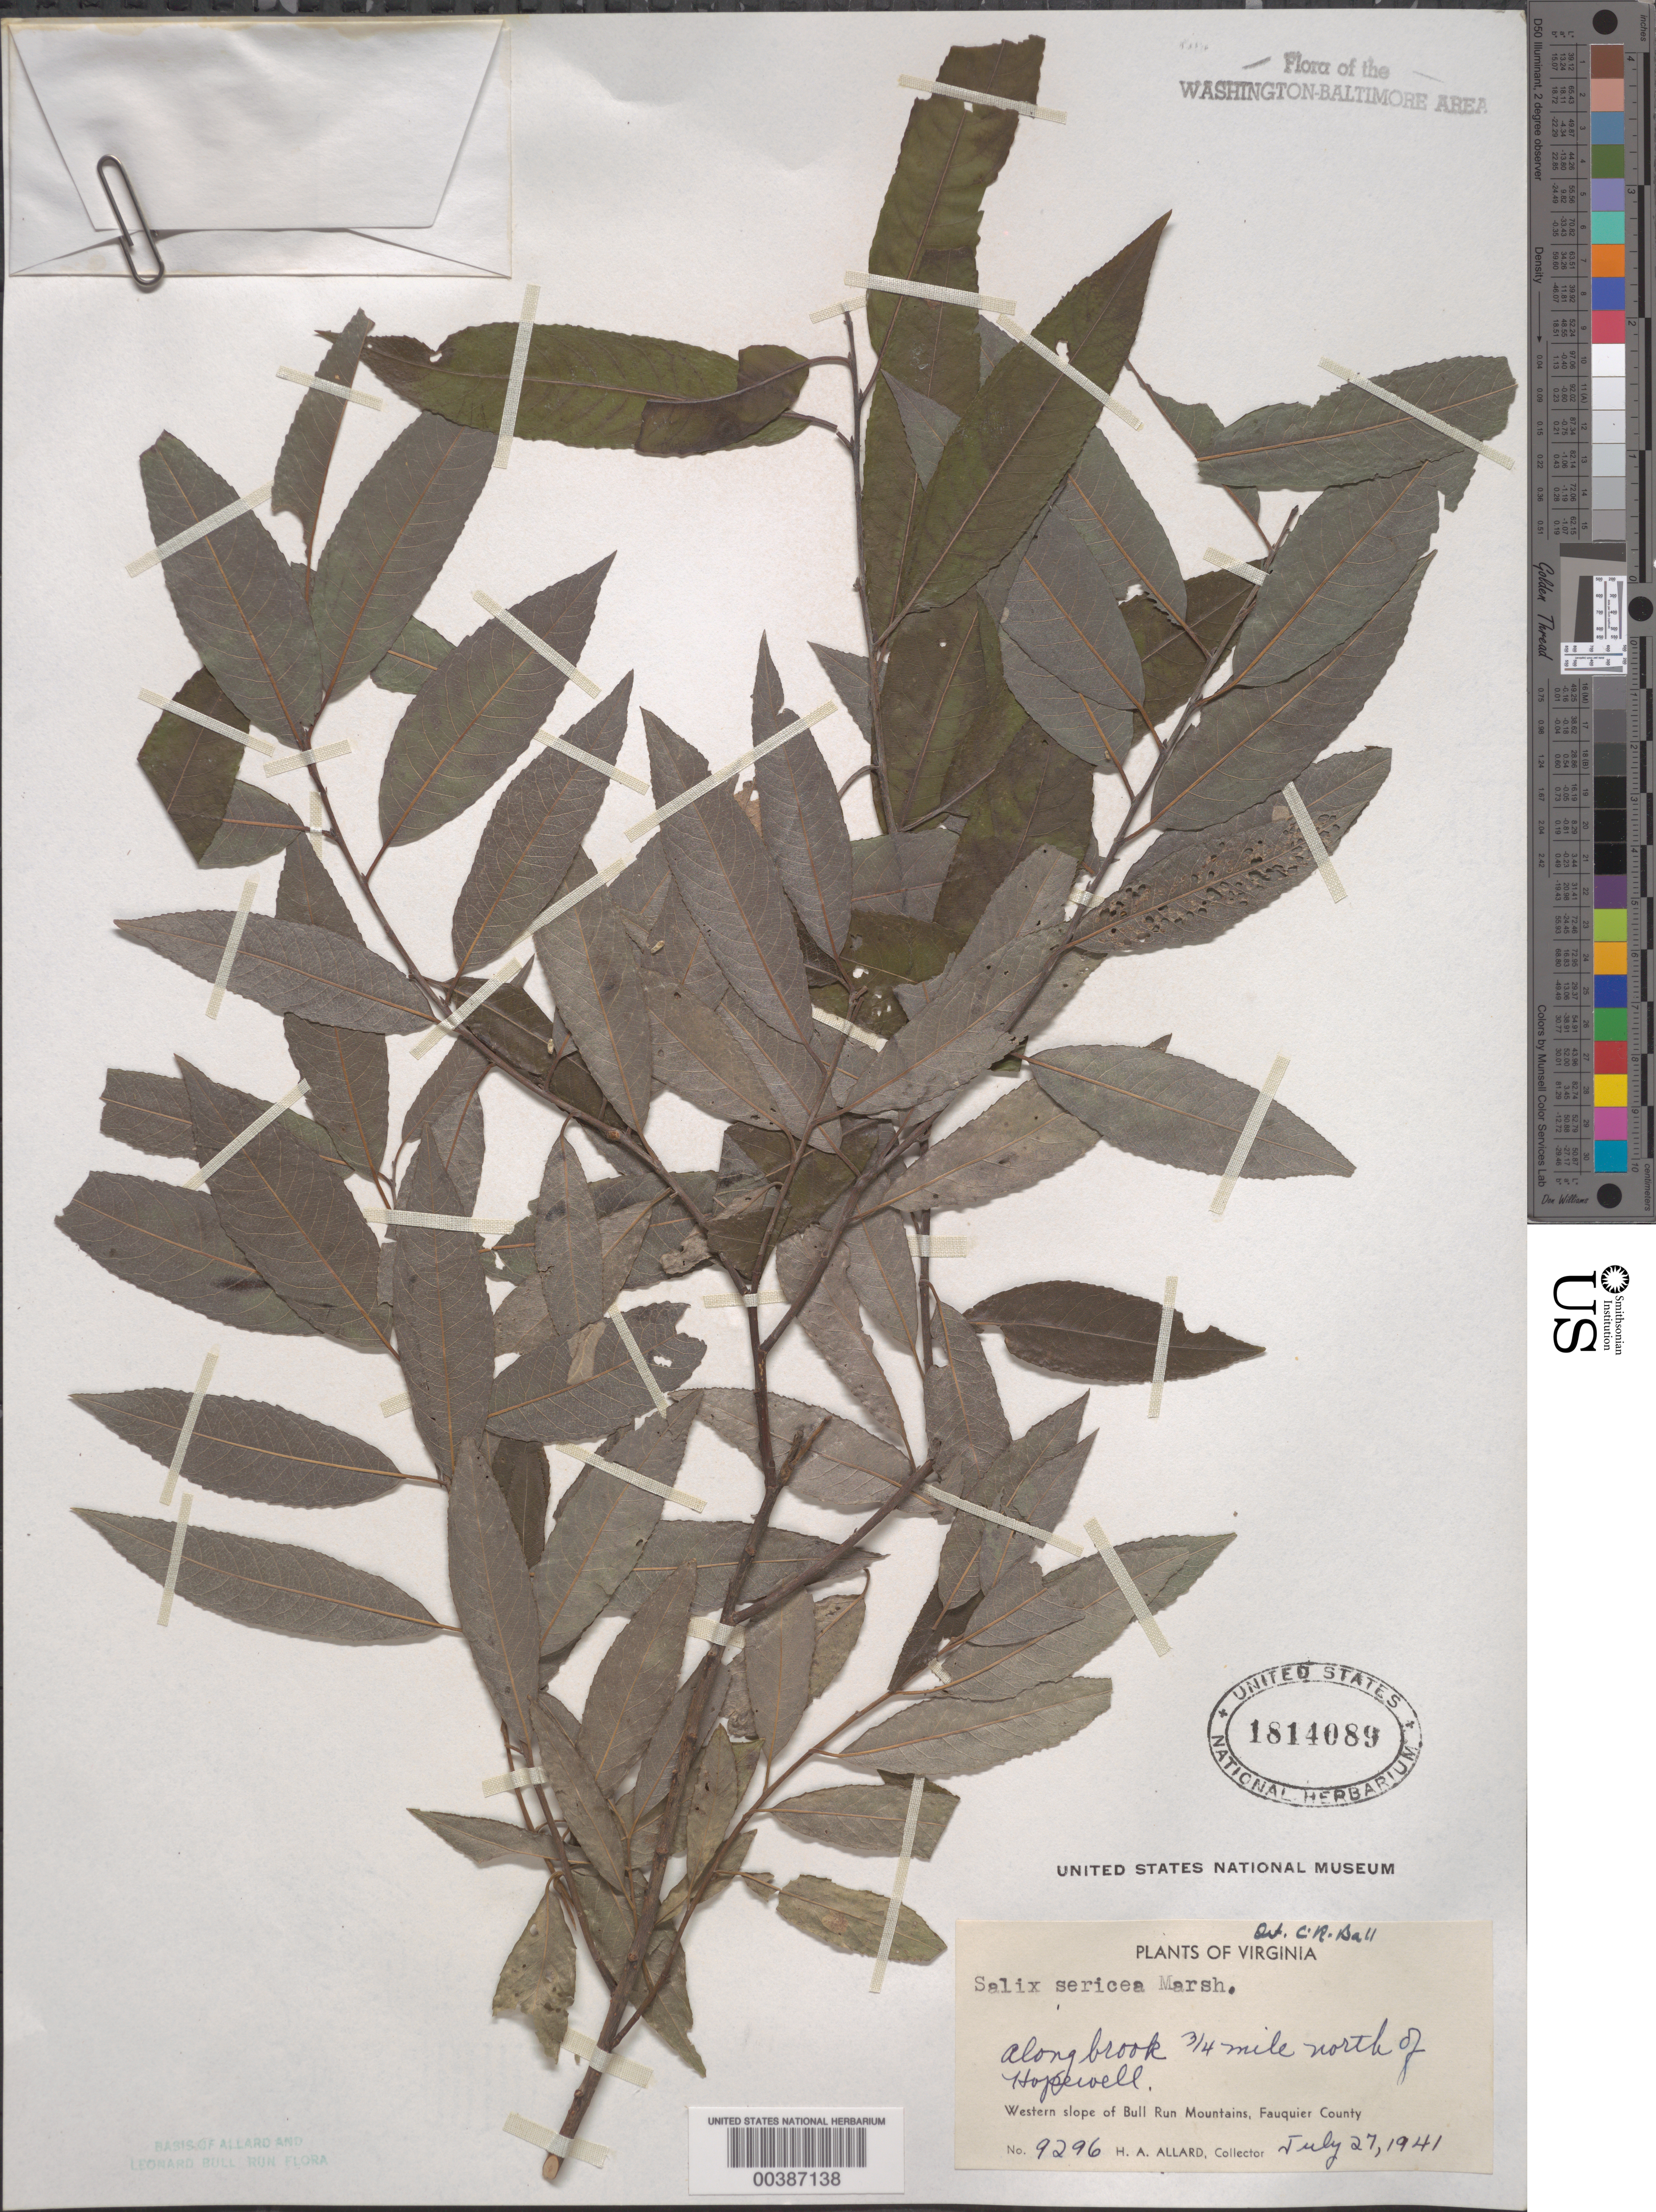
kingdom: Plantae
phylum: Tracheophyta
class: Magnoliopsida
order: Malpighiales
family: Salicaceae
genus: Salix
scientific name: Salix sericea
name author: Marshall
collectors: H. A. Allard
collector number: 9296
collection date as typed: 27 Jul 1941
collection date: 1941-07-27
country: United States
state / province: Virginia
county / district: Fauquier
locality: North of Hopewell Gap, along Brook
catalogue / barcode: US 1814089